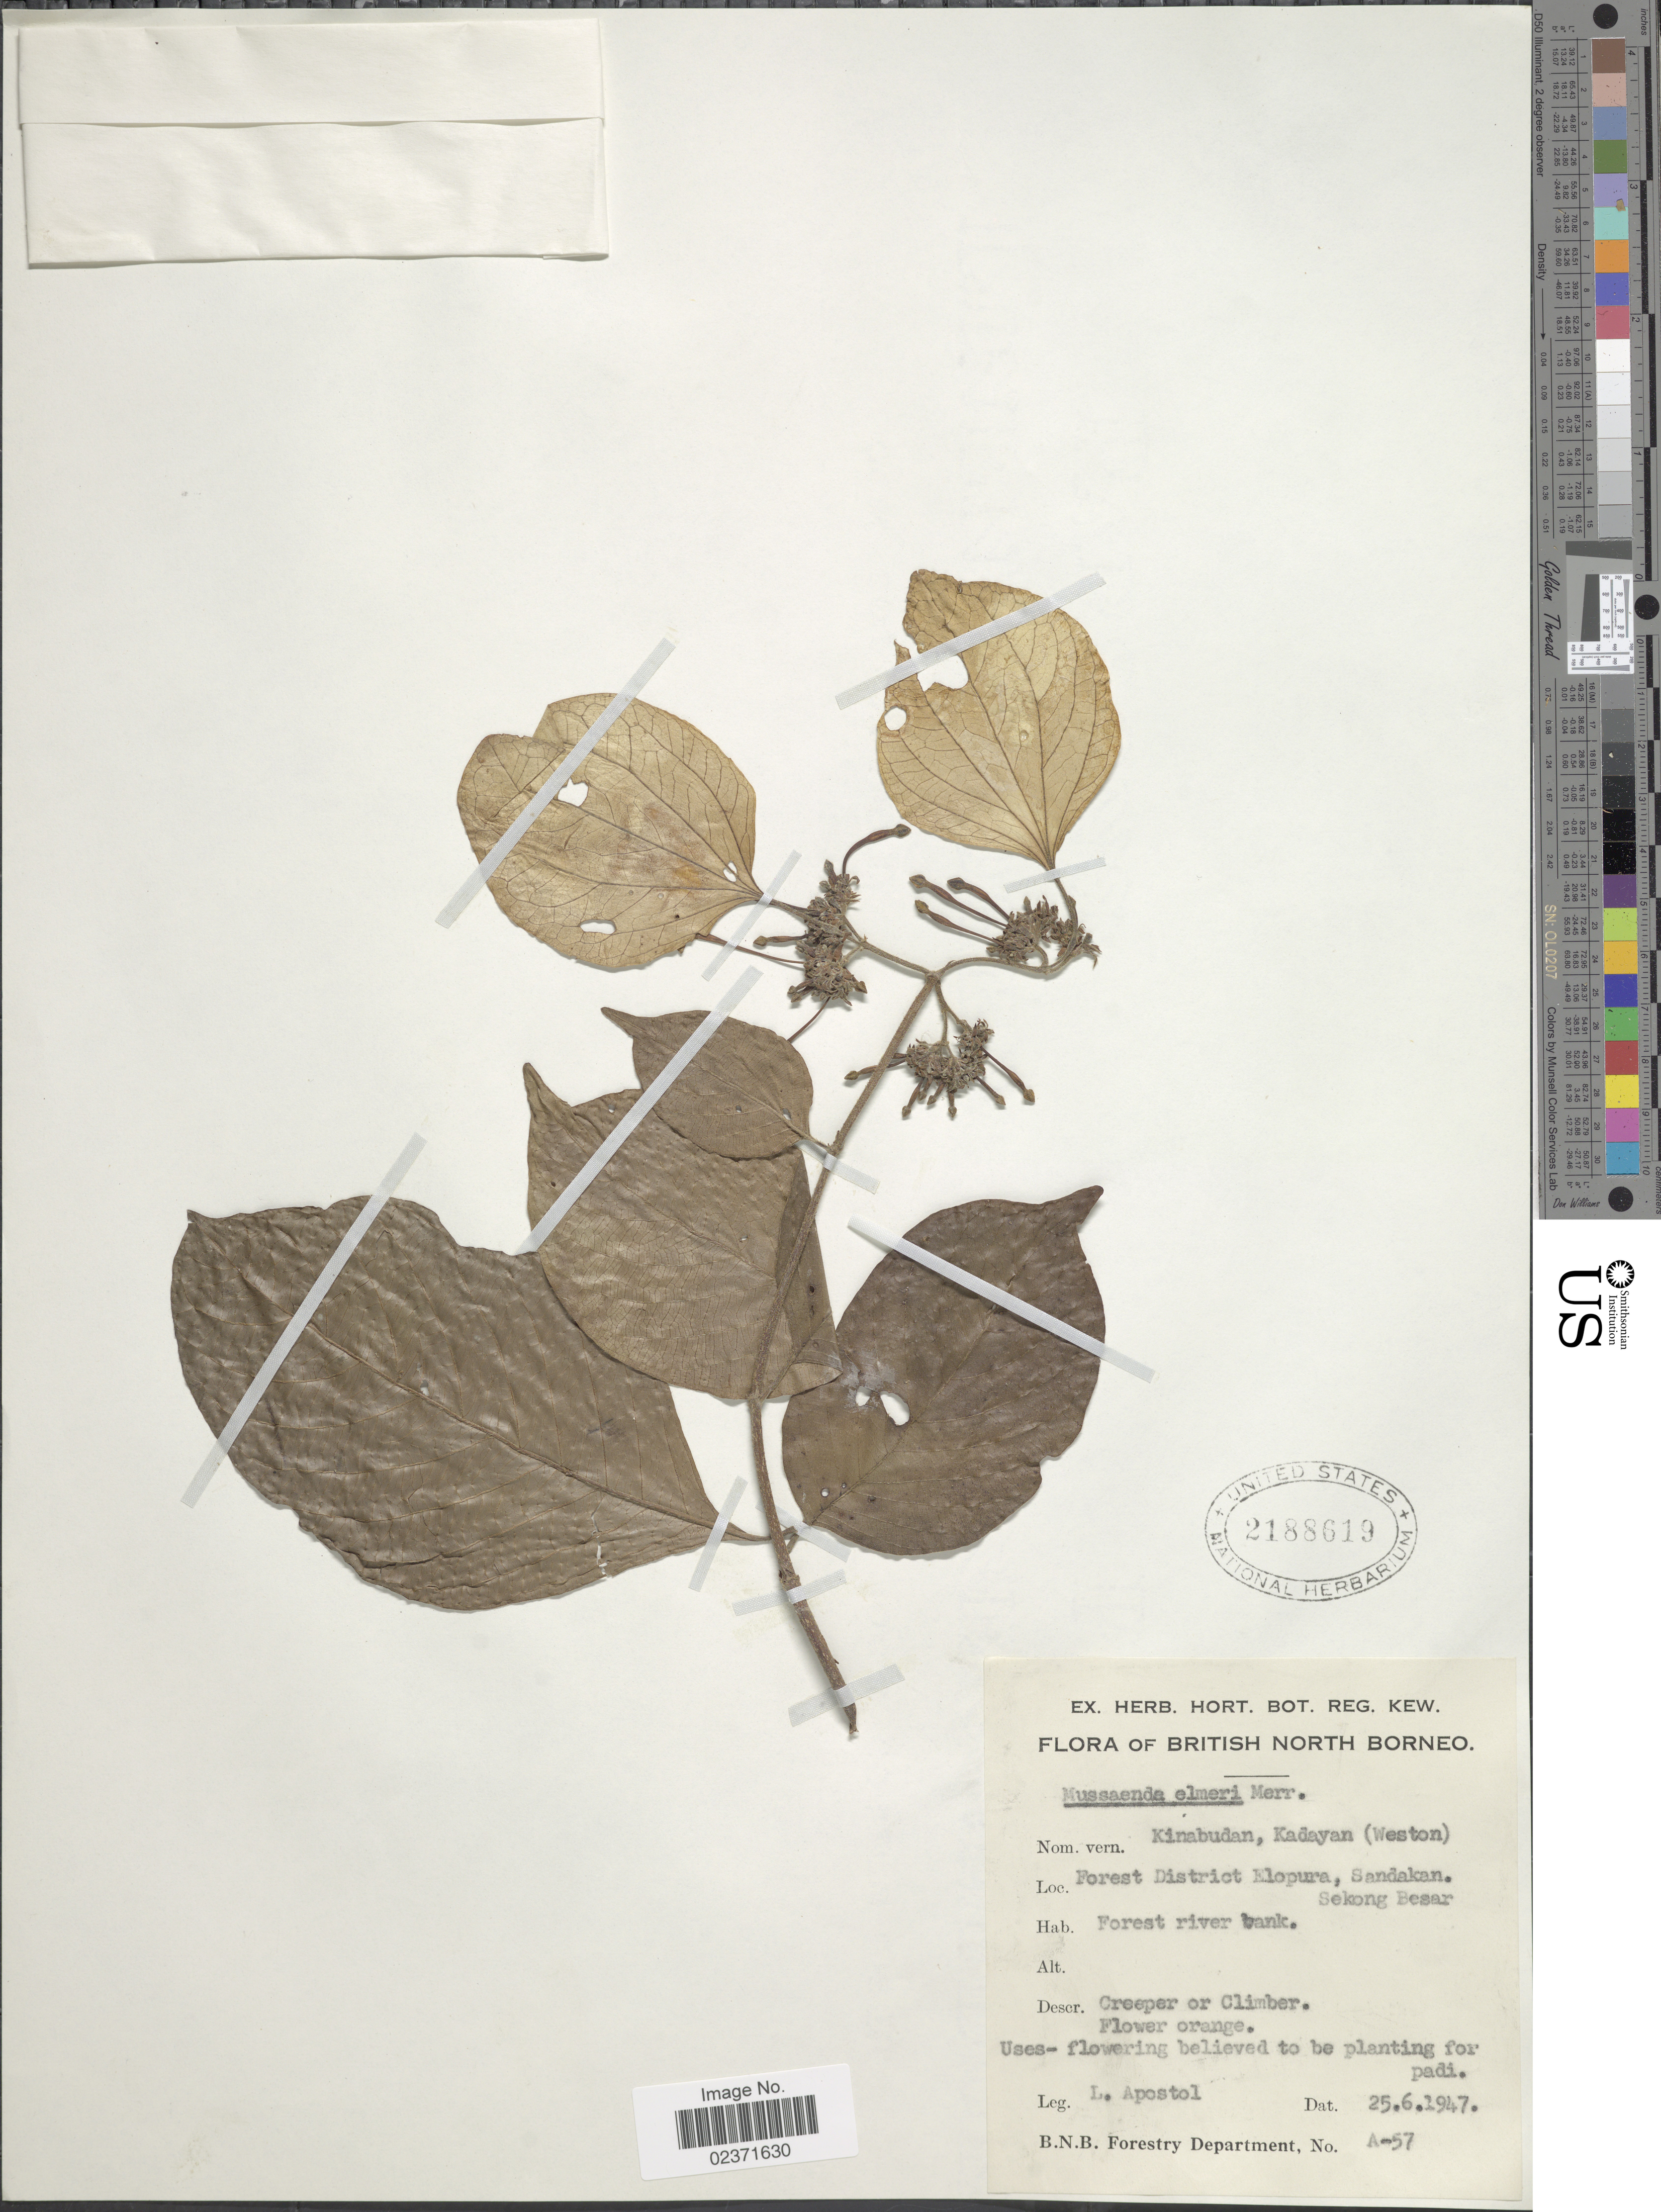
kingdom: Plantae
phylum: Tracheophyta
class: Magnoliopsida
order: Gentianales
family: Rubiaceae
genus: Mussaenda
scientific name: Mussaenda elmeri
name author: Merr.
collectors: L. Apostol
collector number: A-57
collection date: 1947-06-25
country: Malaysia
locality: British North Borneo. Forest District Elopura. Sandakan.Sekong Besar.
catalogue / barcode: US 2188619